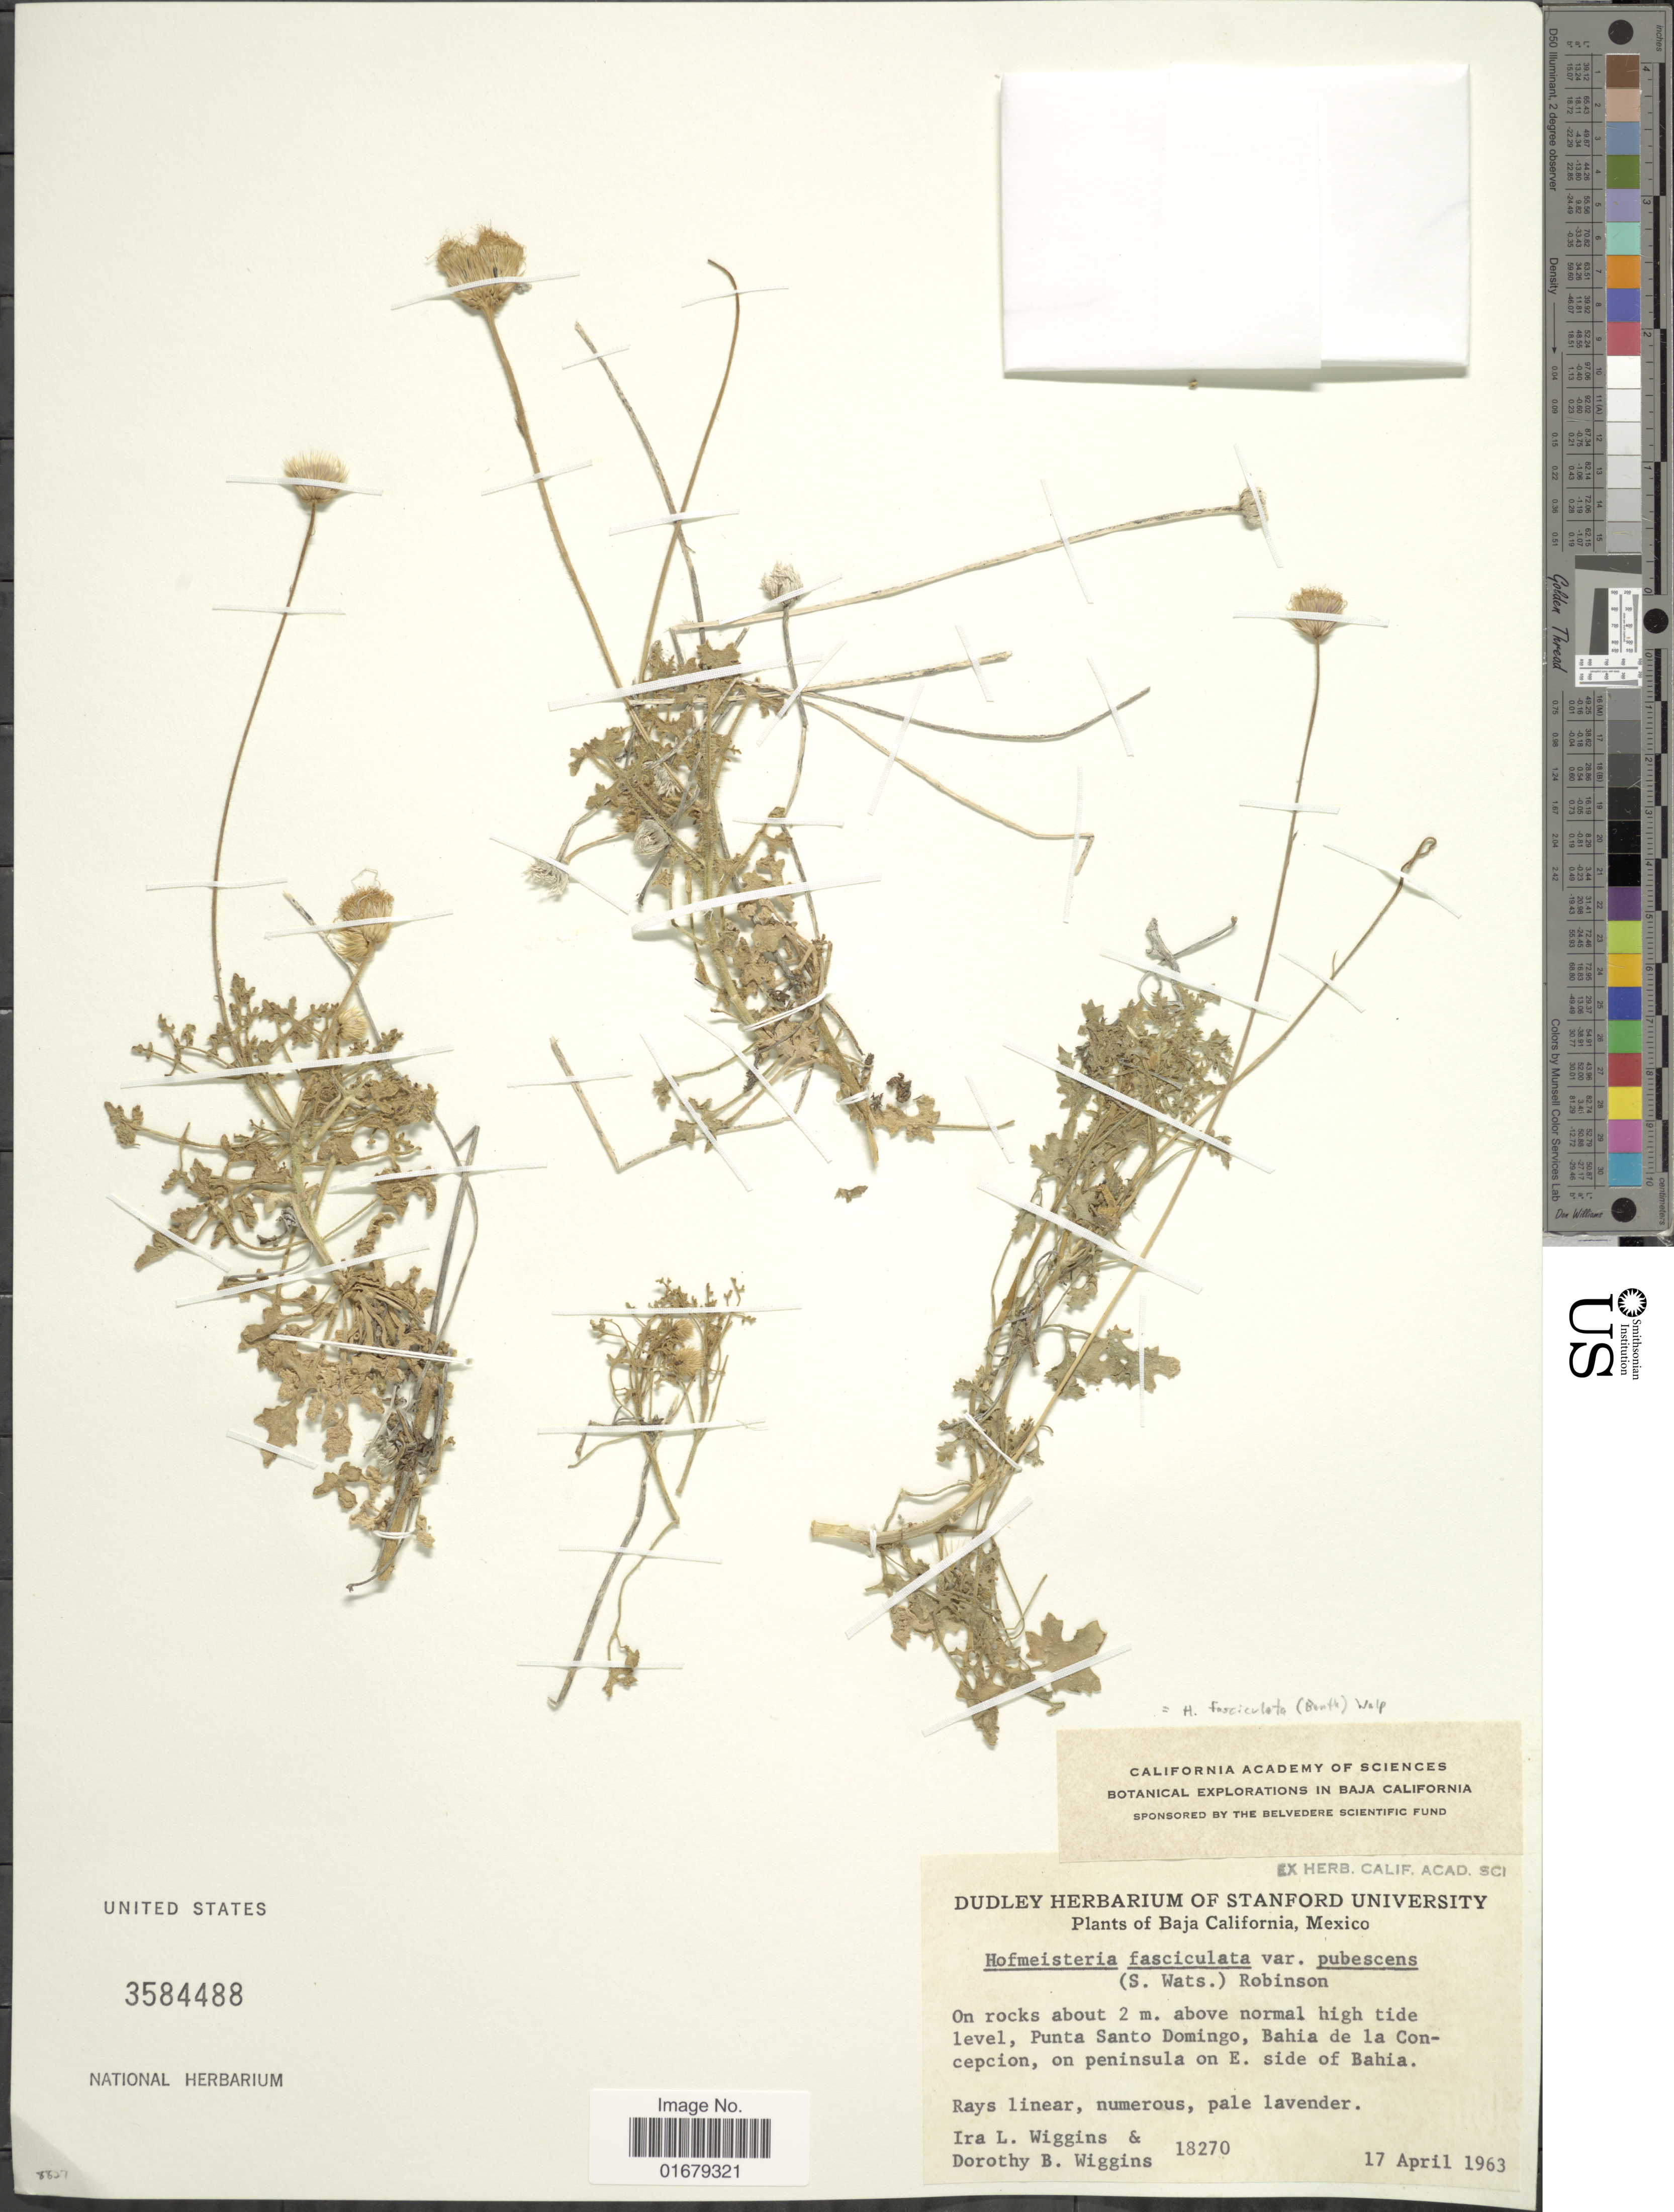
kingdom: Plantae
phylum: Tracheophyta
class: Magnoliopsida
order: Asterales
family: Asteraceae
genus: Hofmeisteria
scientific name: Hofmeisteria fasciculata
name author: (Benth.) Walp.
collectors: I. L. Wiggins & D. B. Wiggins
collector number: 18270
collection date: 1963-04-17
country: Mexico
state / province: Baja California Sur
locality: On rocks about 2 m. above normal high tide level, Punta Santo Domingo, Bahia de la Concepcion, on peninsula on E side of Bahia.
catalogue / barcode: US 3584488